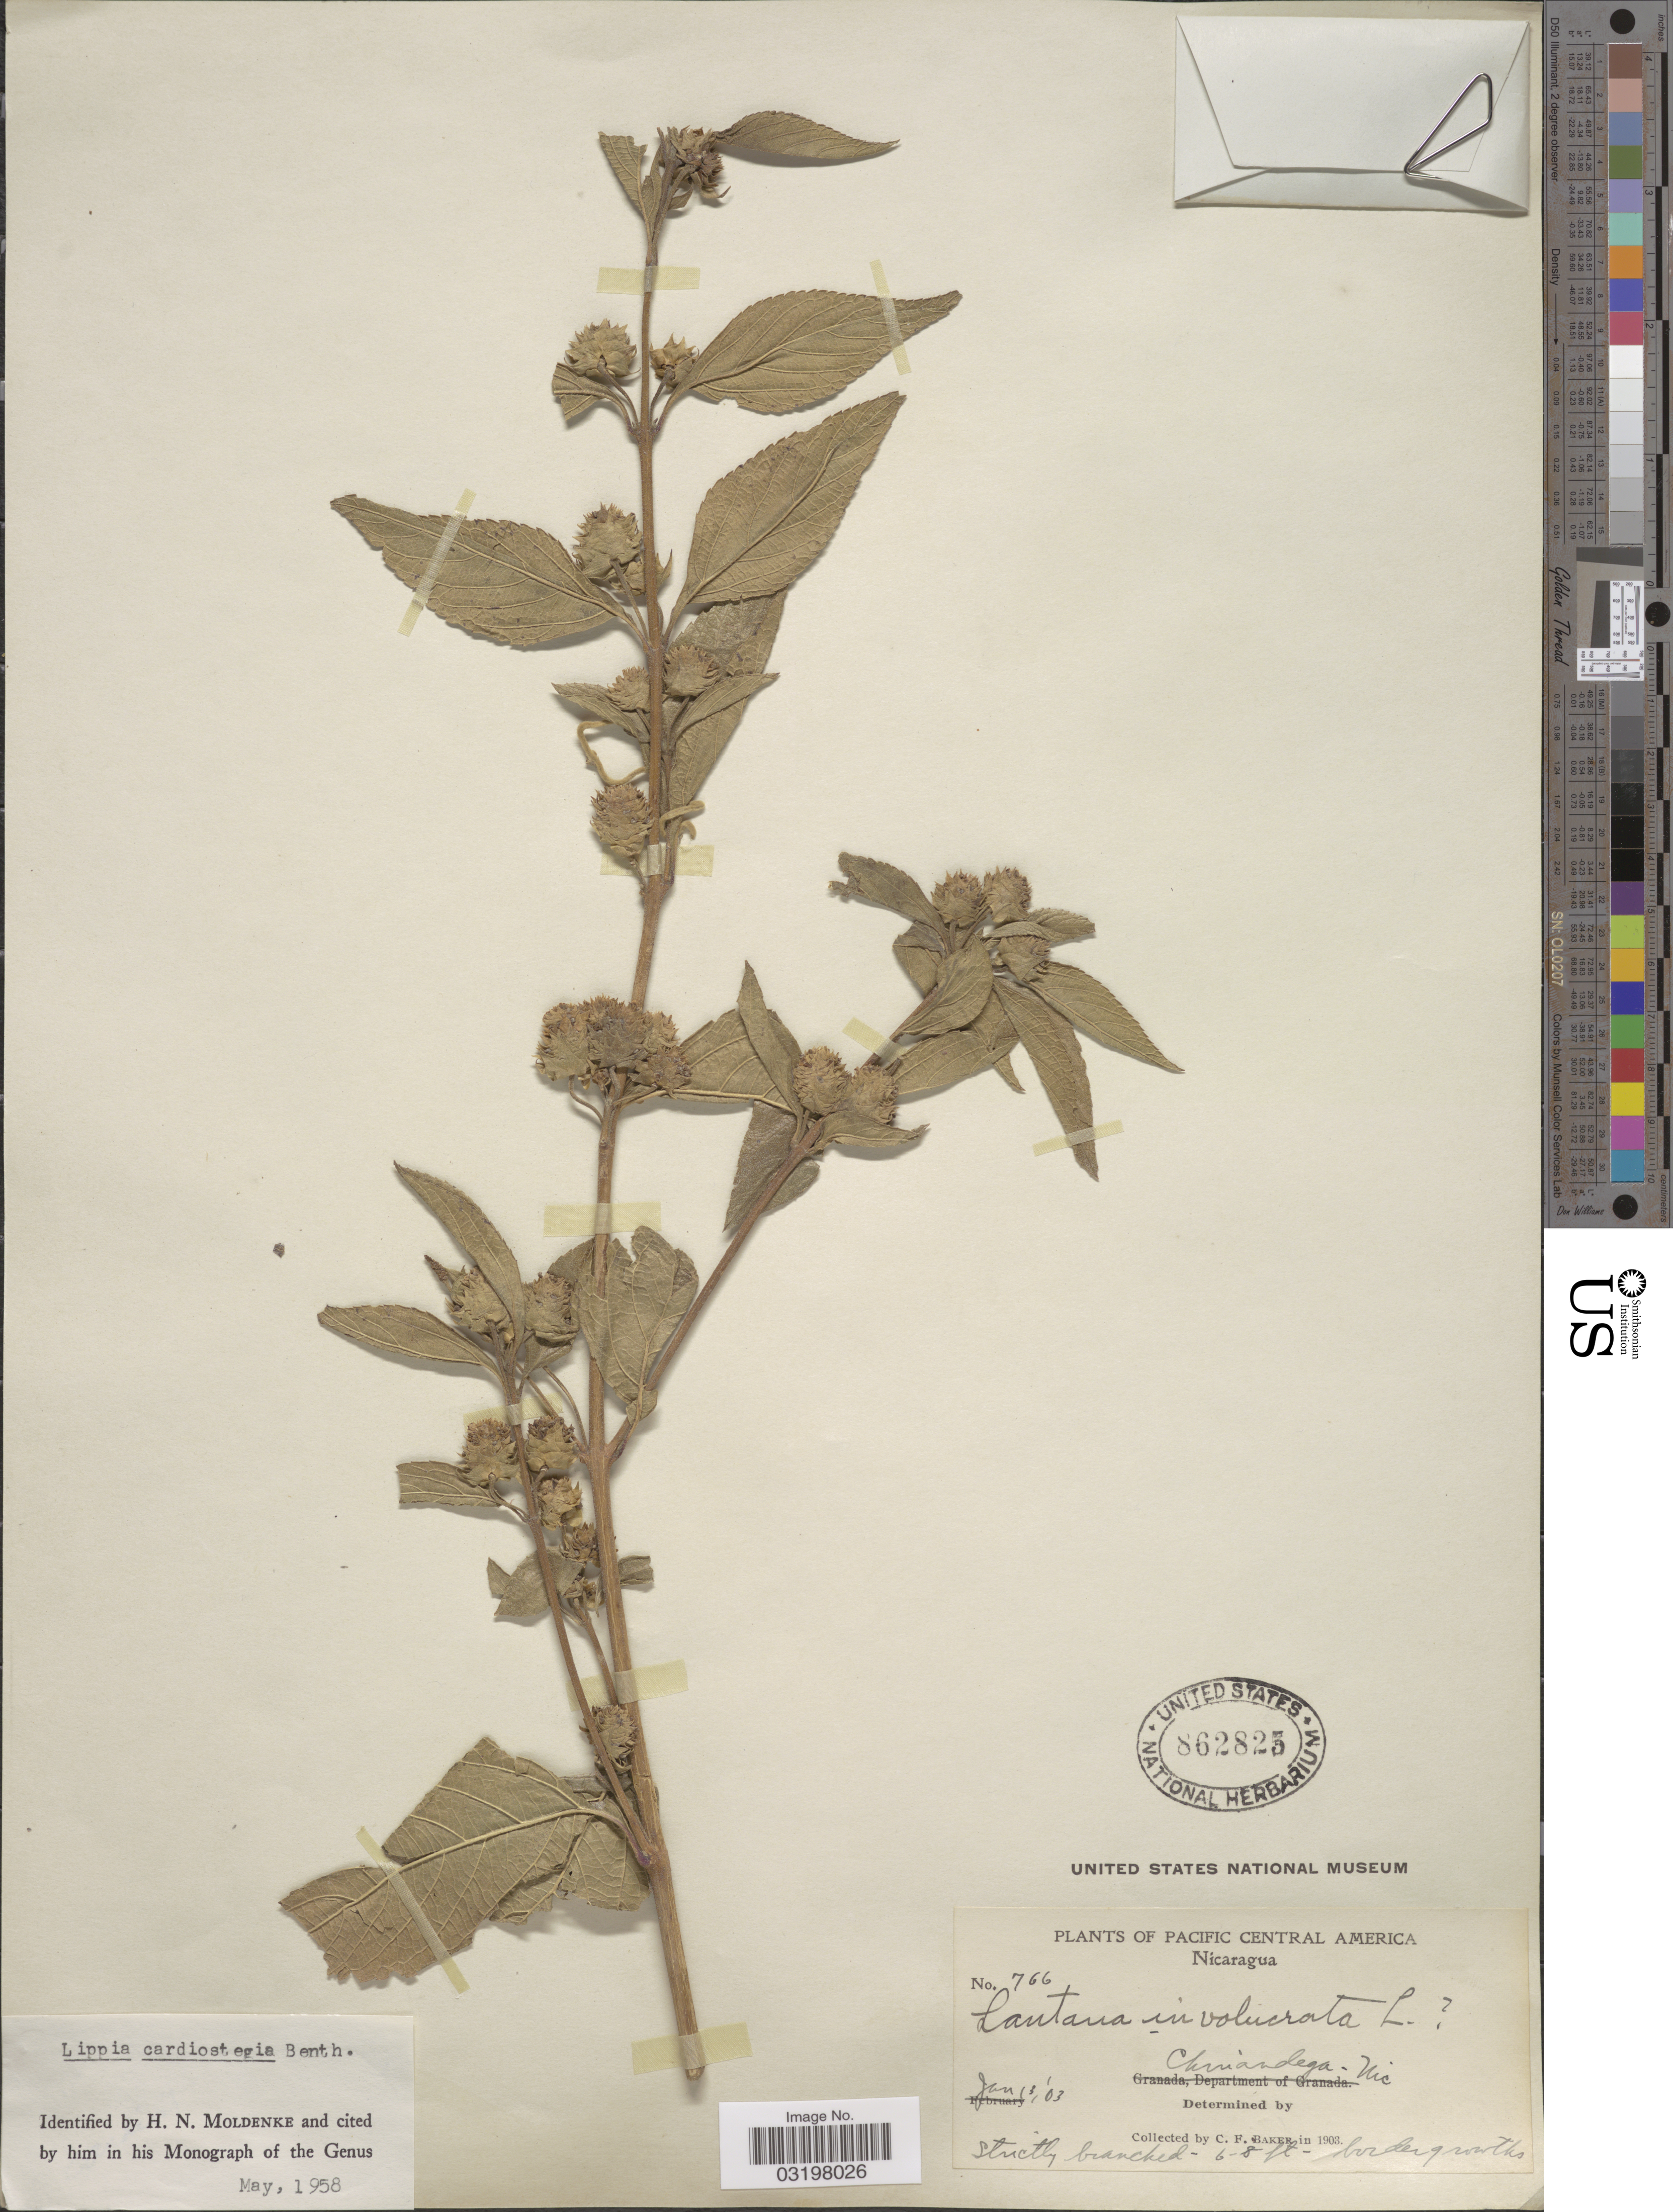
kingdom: Plantae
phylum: Tracheophyta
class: Magnoliopsida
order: Lamiales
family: Verbenaceae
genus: Lippia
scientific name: Lippia cardiostegia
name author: Benth.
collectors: C. F. Baker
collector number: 766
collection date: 1903-01-13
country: Nicaragua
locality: Chinandega.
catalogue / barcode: US 862825